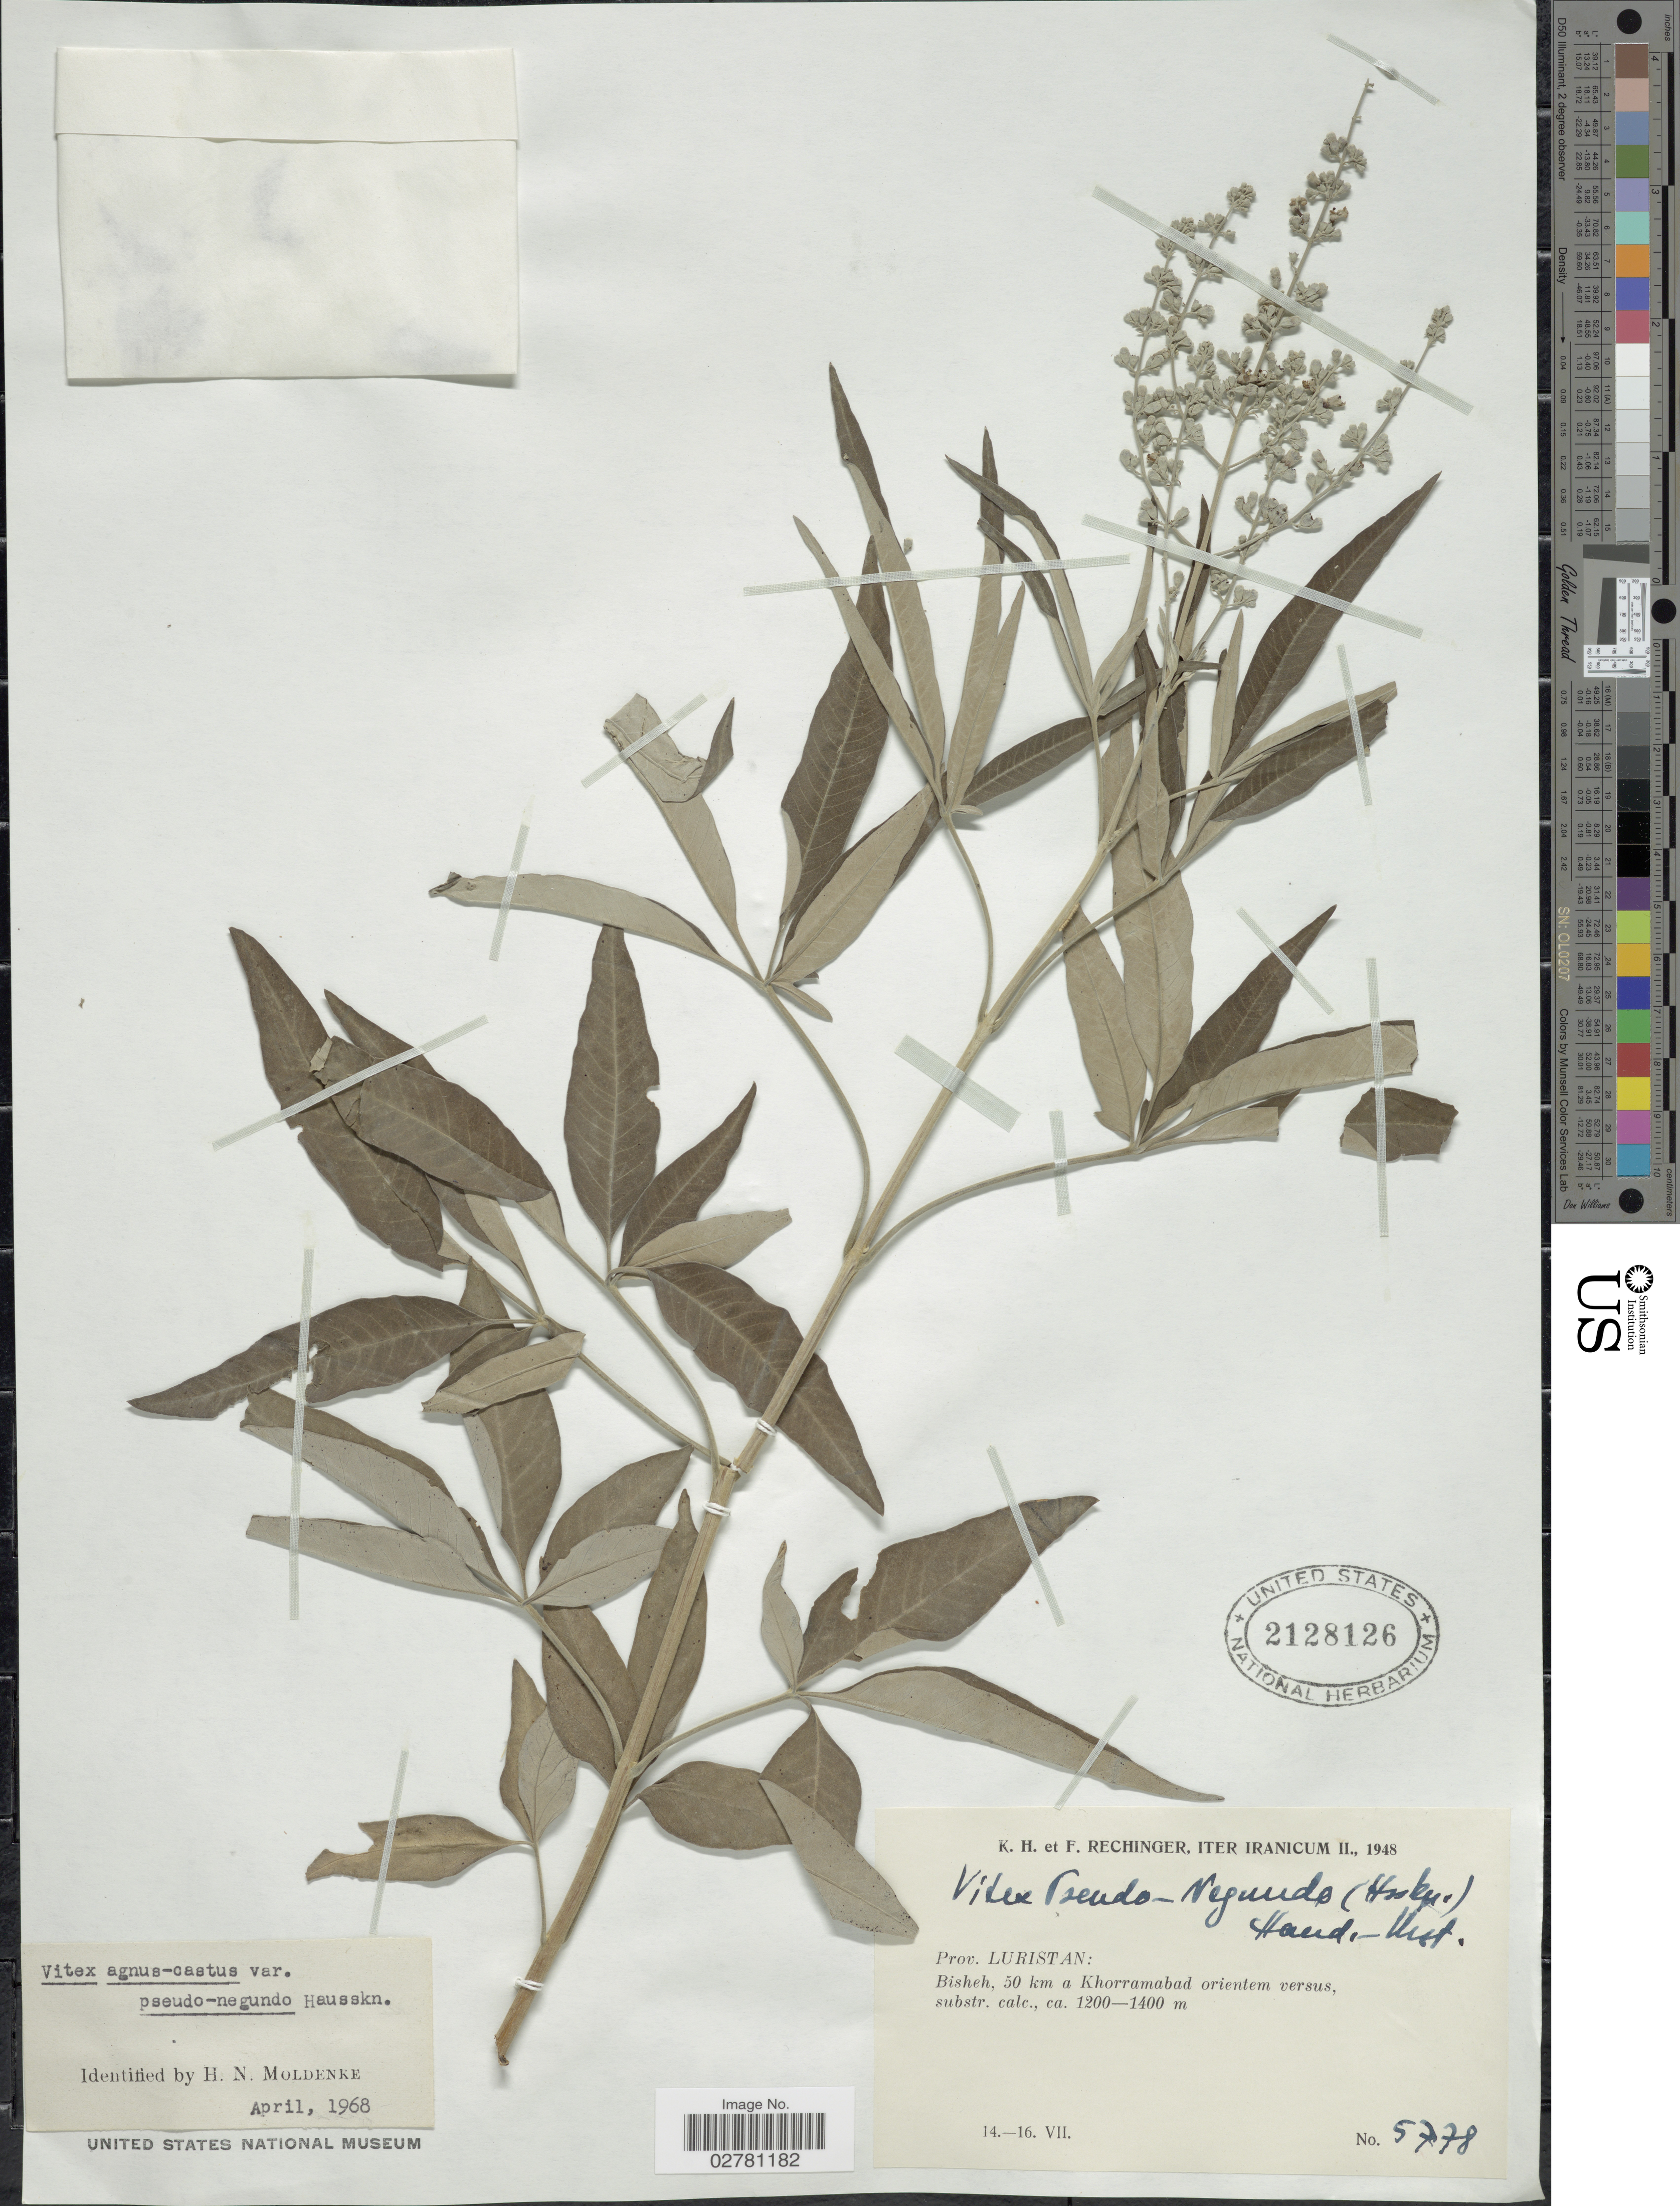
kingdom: Plantae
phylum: Tracheophyta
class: Magnoliopsida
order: Lamiales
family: Lamiaceae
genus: Vitex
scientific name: Vitex agnus-castus var. pseudonegundo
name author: Hausskn.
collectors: K. H. Rechinger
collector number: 5778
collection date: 1948-07-14/1948-07-16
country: Iran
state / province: Hormozgan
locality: Prov. Luristan: Bisheh, 50 km a Khorramabad orientam versus, substr. calc.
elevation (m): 1200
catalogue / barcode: US 2128126